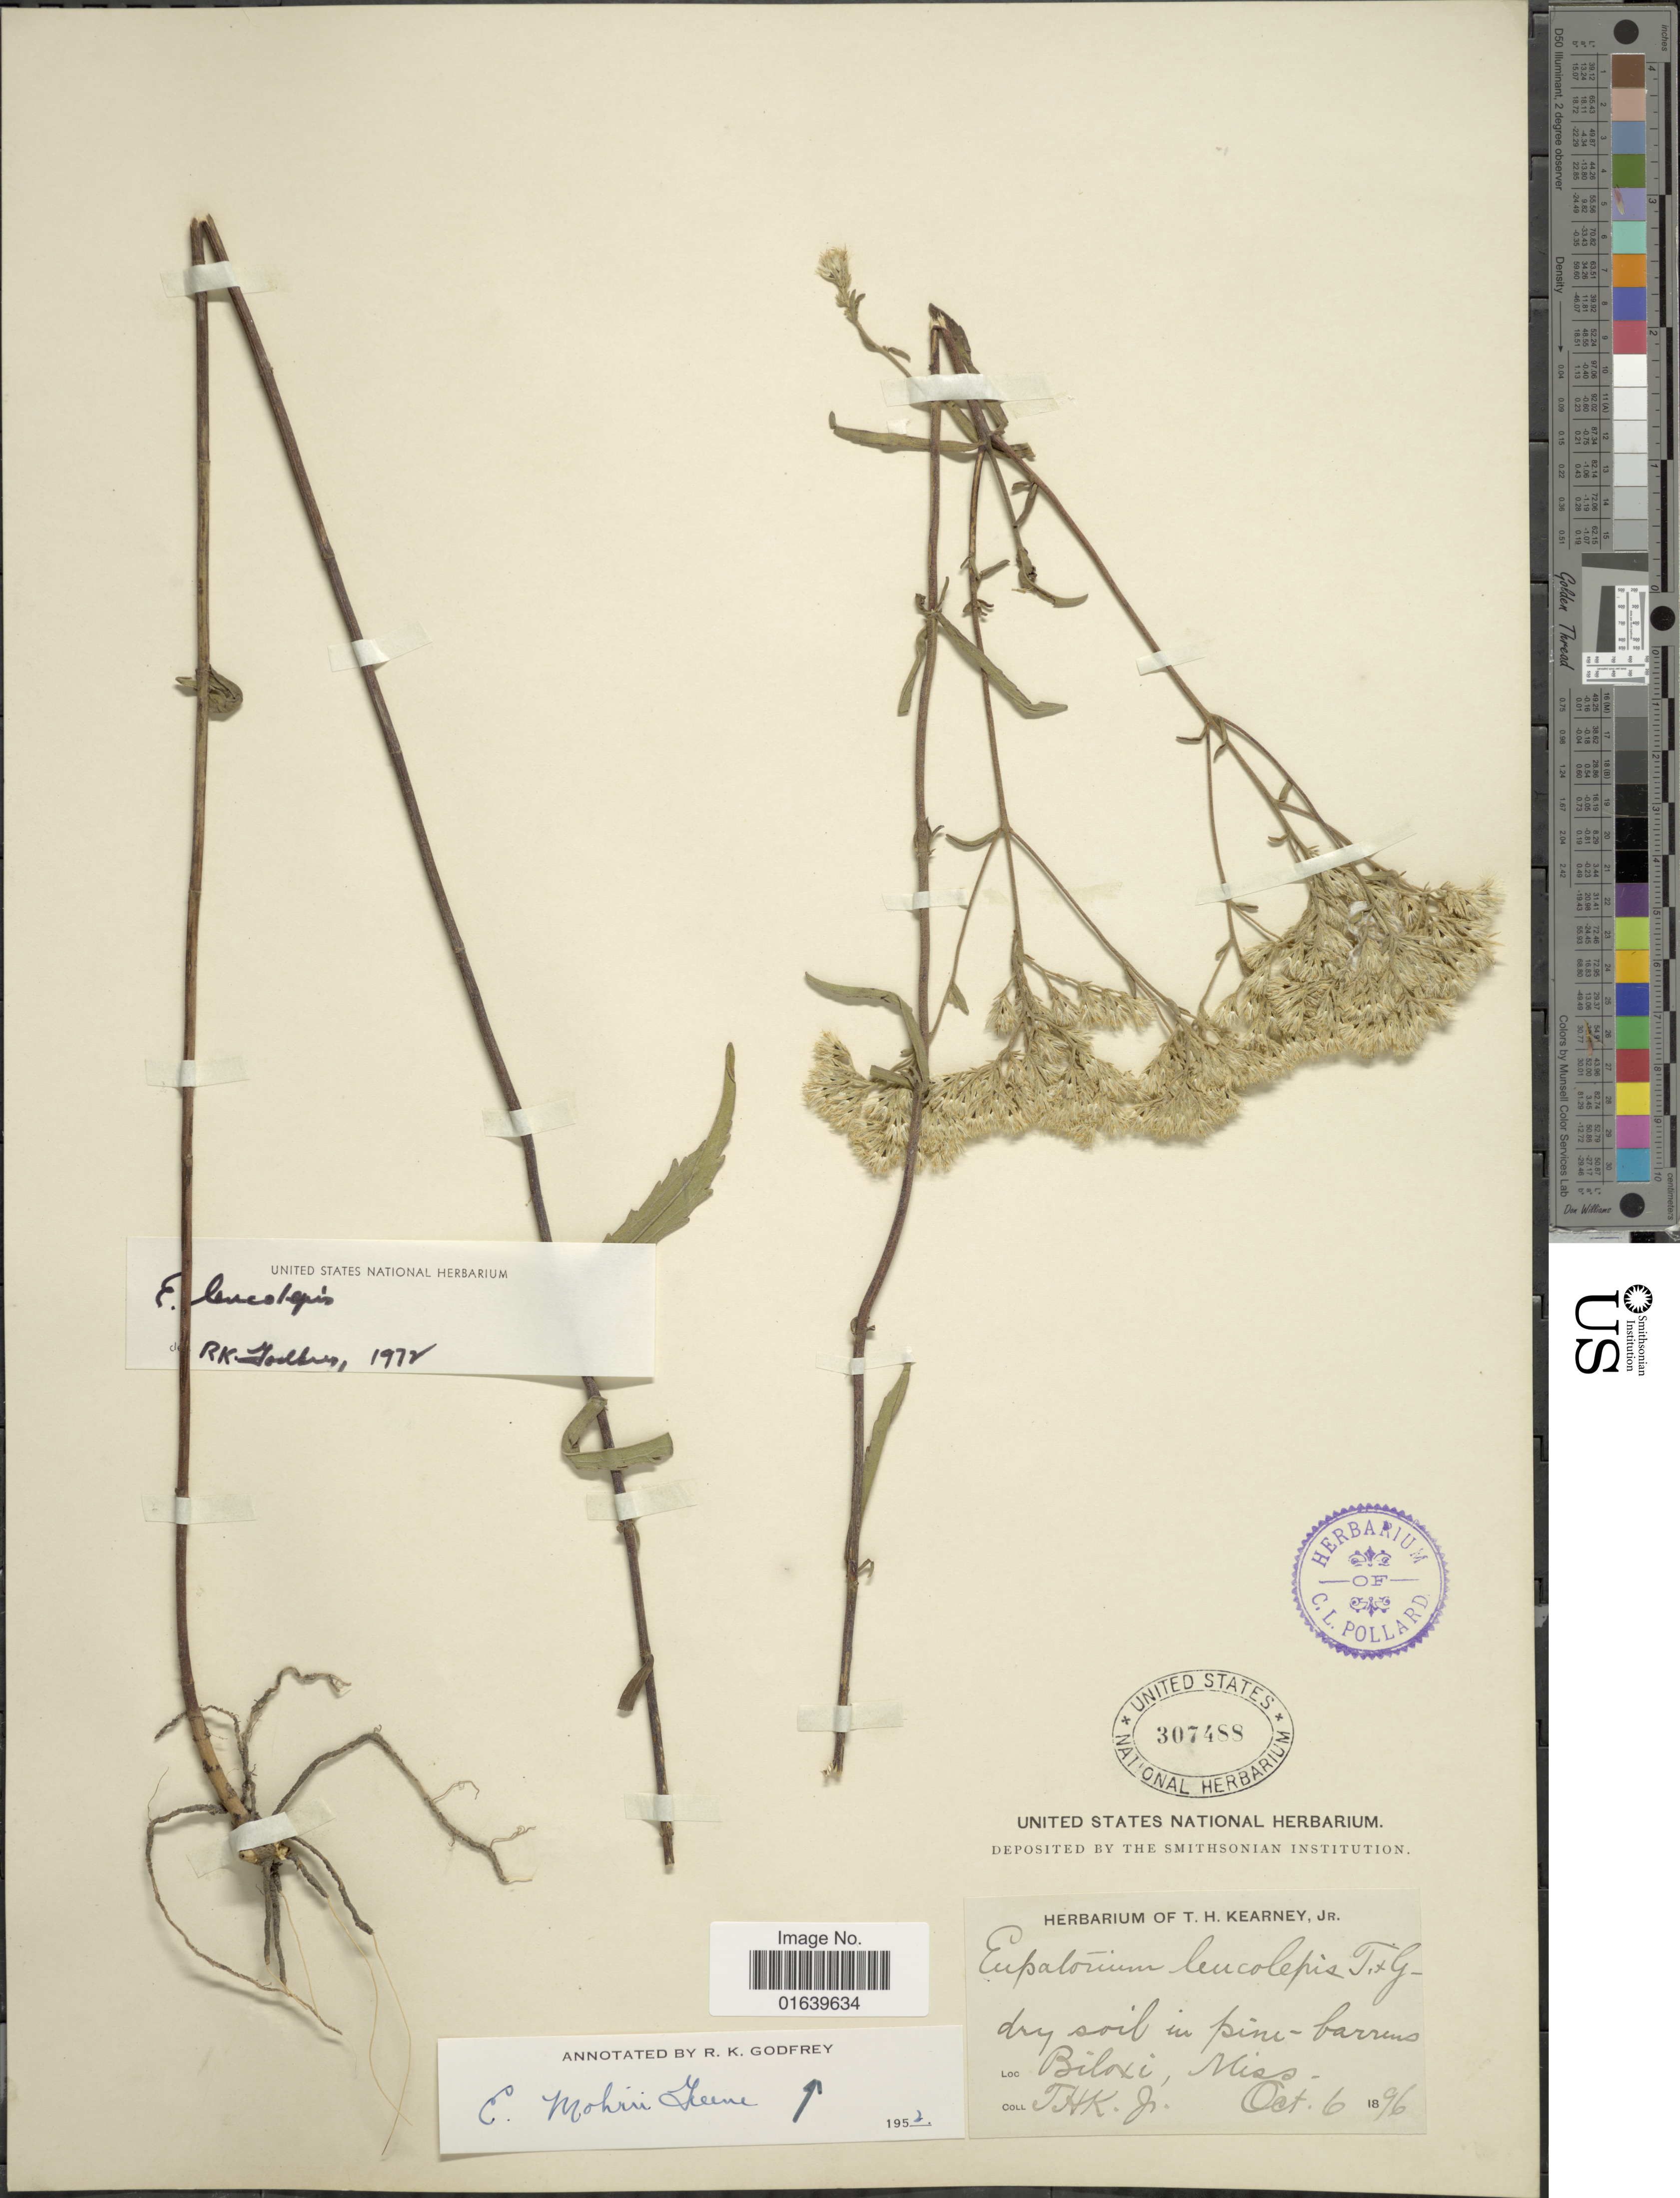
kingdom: Plantae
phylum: Tracheophyta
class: Magnoliopsida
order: Asterales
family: Asteraceae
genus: Eupatorium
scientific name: Eupatorium mohrii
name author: Greene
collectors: T. H. Kearney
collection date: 1896-10-06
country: United States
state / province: Mississippi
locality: Biloxi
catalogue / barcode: US 307488